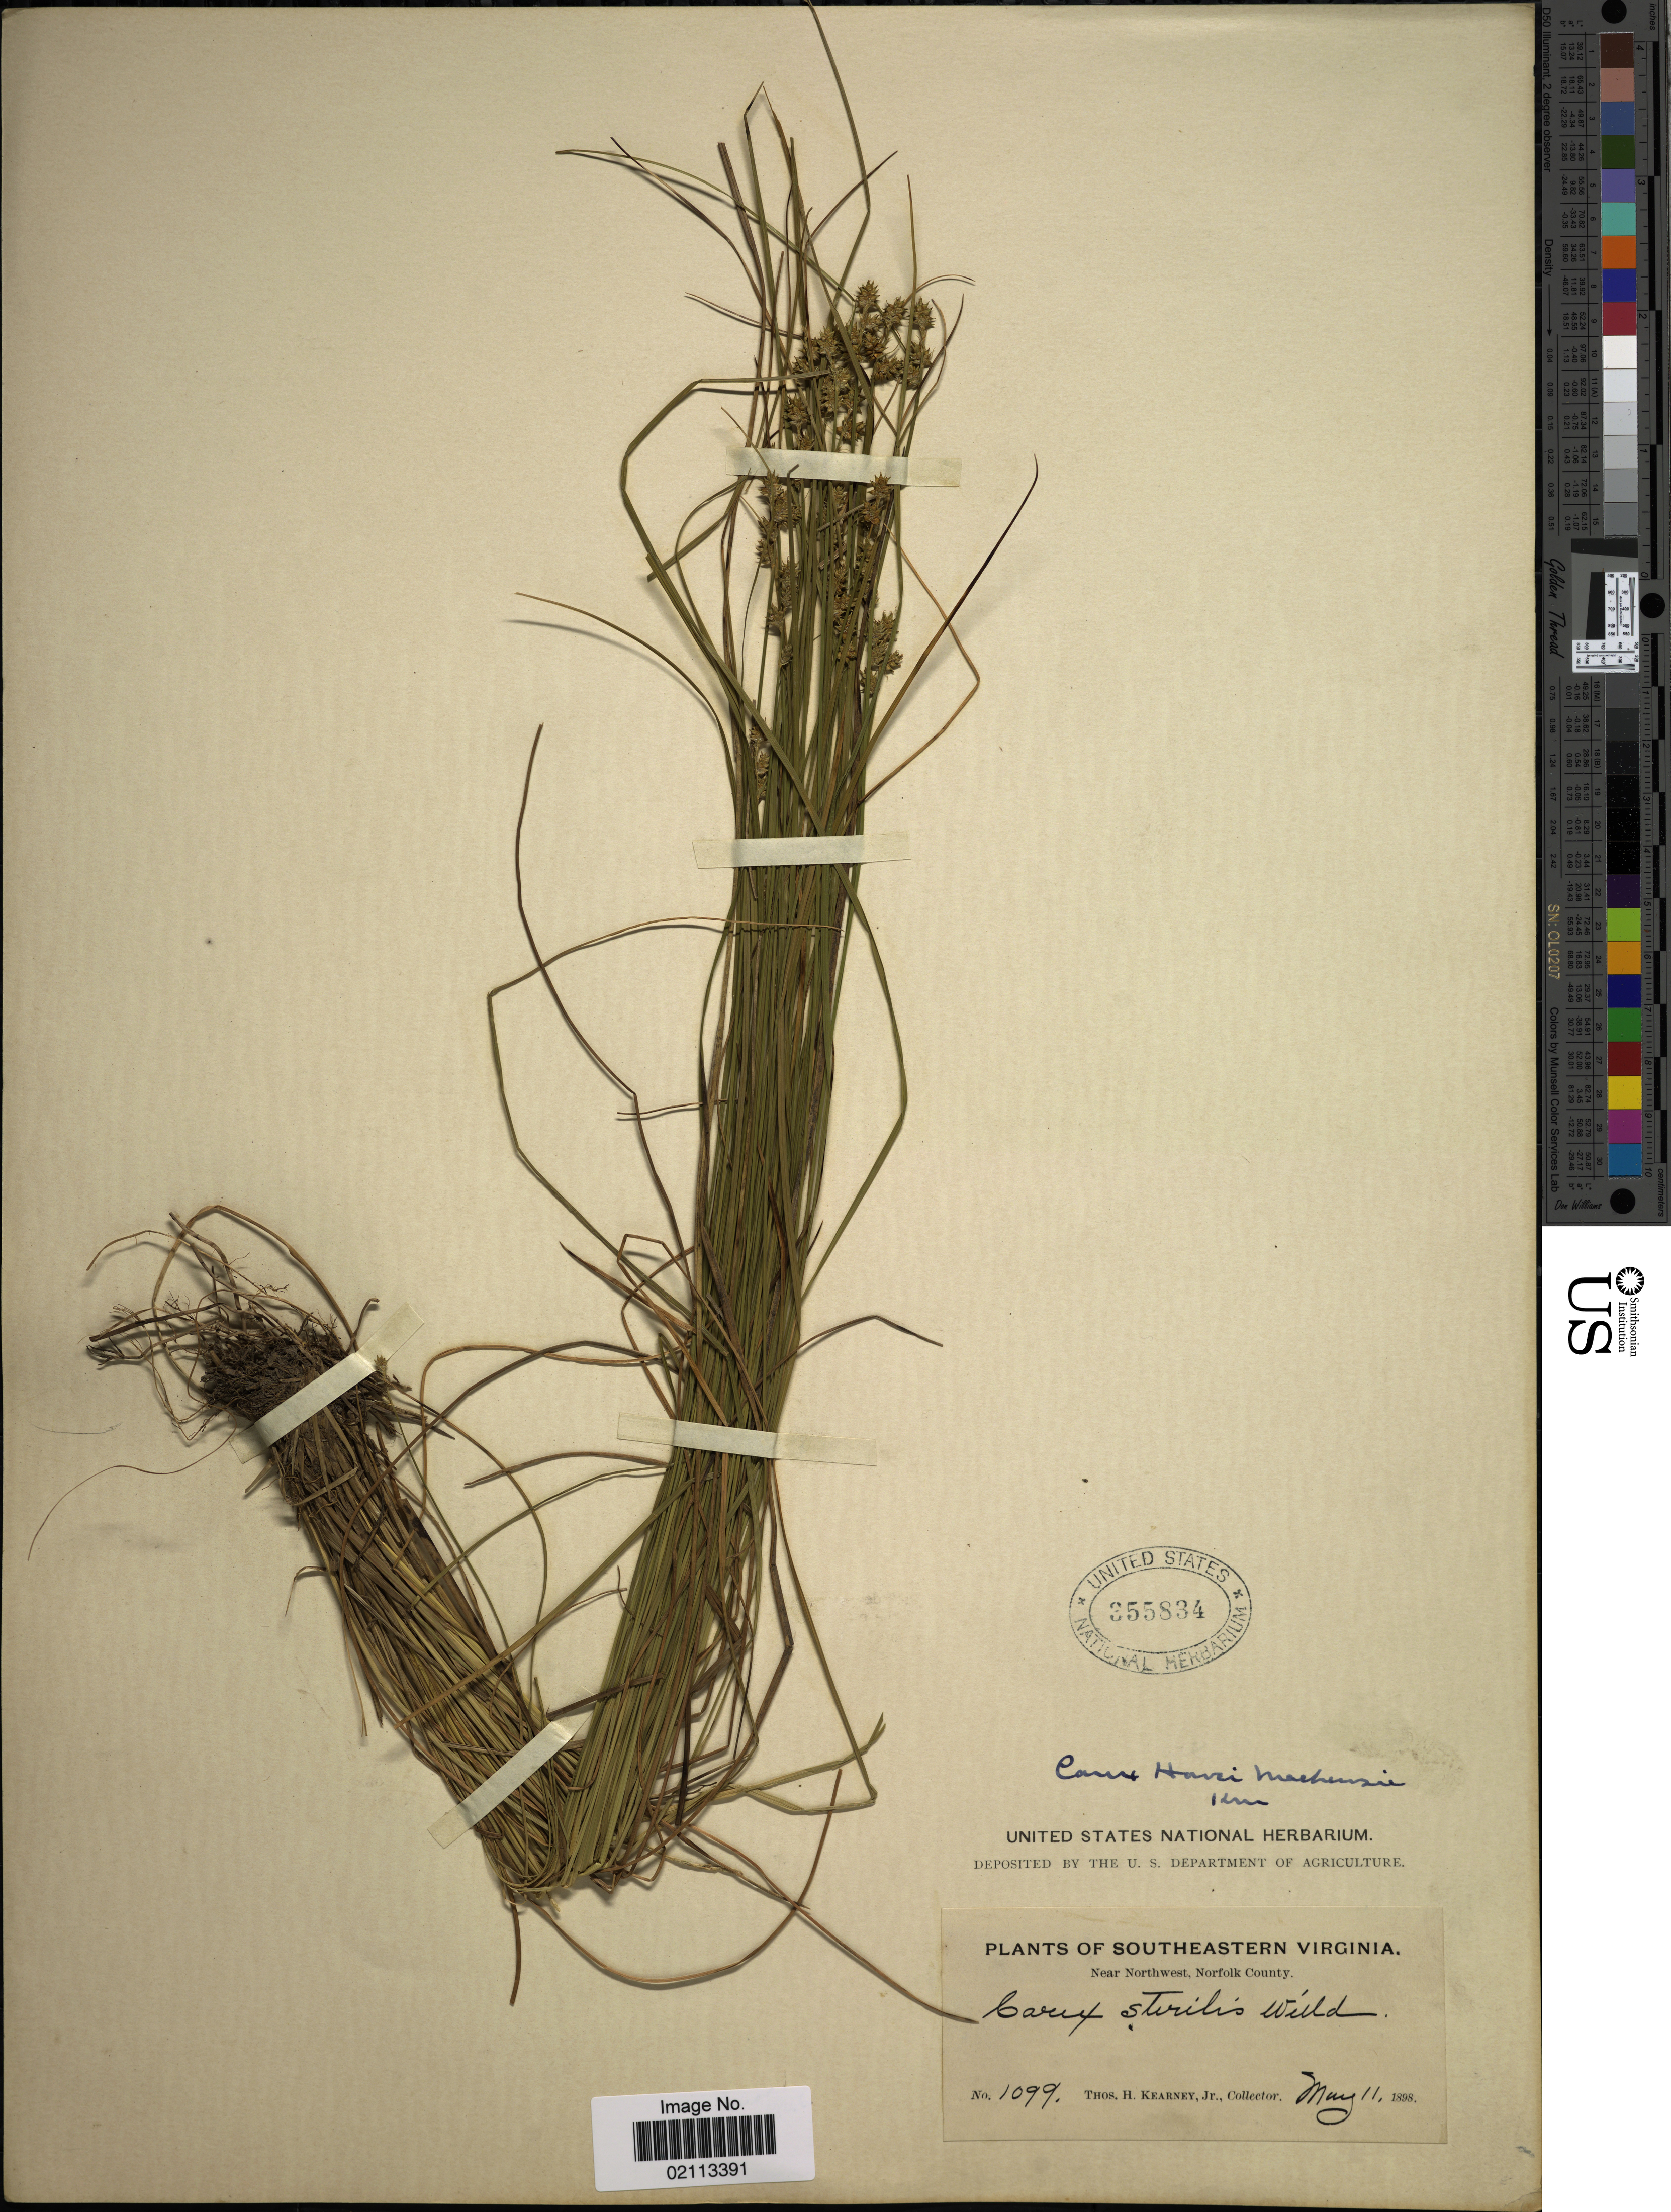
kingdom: Plantae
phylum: Tracheophyta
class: Liliopsida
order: Poales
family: Cyperaceae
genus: Carex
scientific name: Carex howei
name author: Mack.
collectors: T. H. Kearney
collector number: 1099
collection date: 1898-05-11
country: United States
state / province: Virginia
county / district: City of Norfolk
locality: Southeastern Virginia, Near Northwest, Norfolk County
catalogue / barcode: US 355834